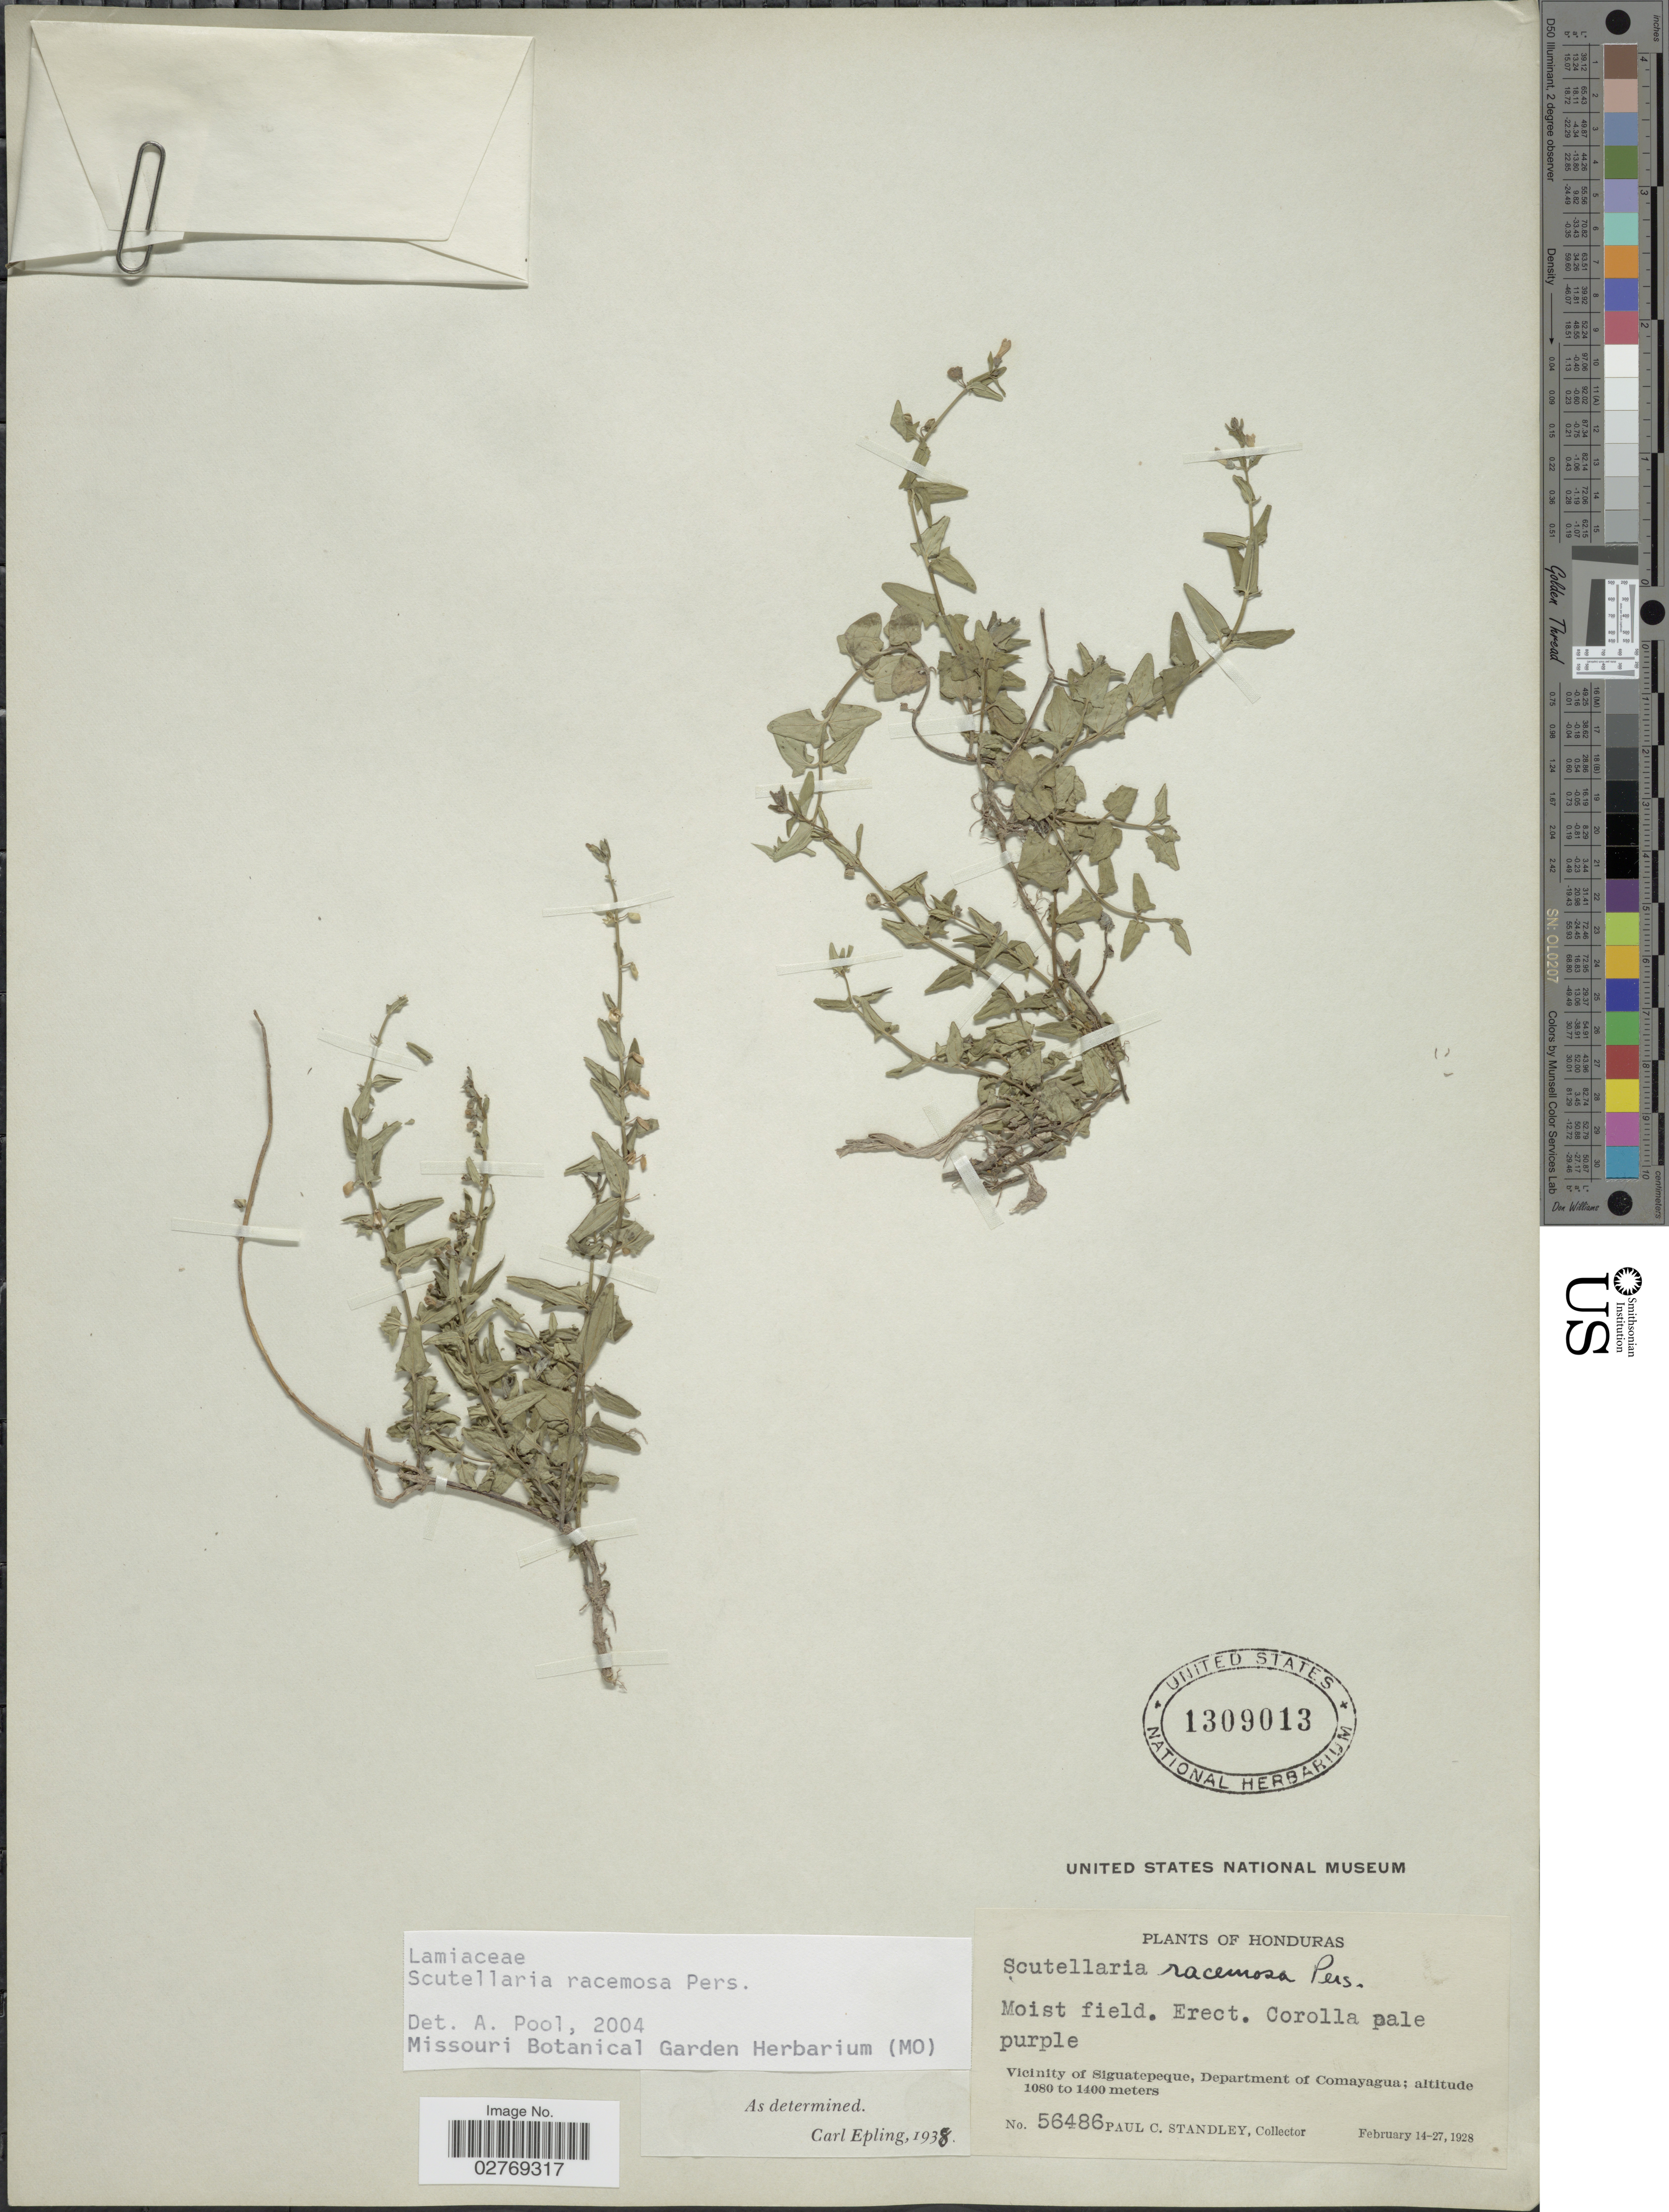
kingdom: Plantae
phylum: Tracheophyta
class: Magnoliopsida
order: Lamiales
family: Lamiaceae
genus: Scutellaria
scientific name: Scutellaria racemosa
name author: Pers.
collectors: P. C. Standley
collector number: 56486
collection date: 1928-02-14/1928-02-27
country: Honduras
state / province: Comayagua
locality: Vicinity of Siguatepeque, Department of Comayagua.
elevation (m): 1080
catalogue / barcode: US 1309013